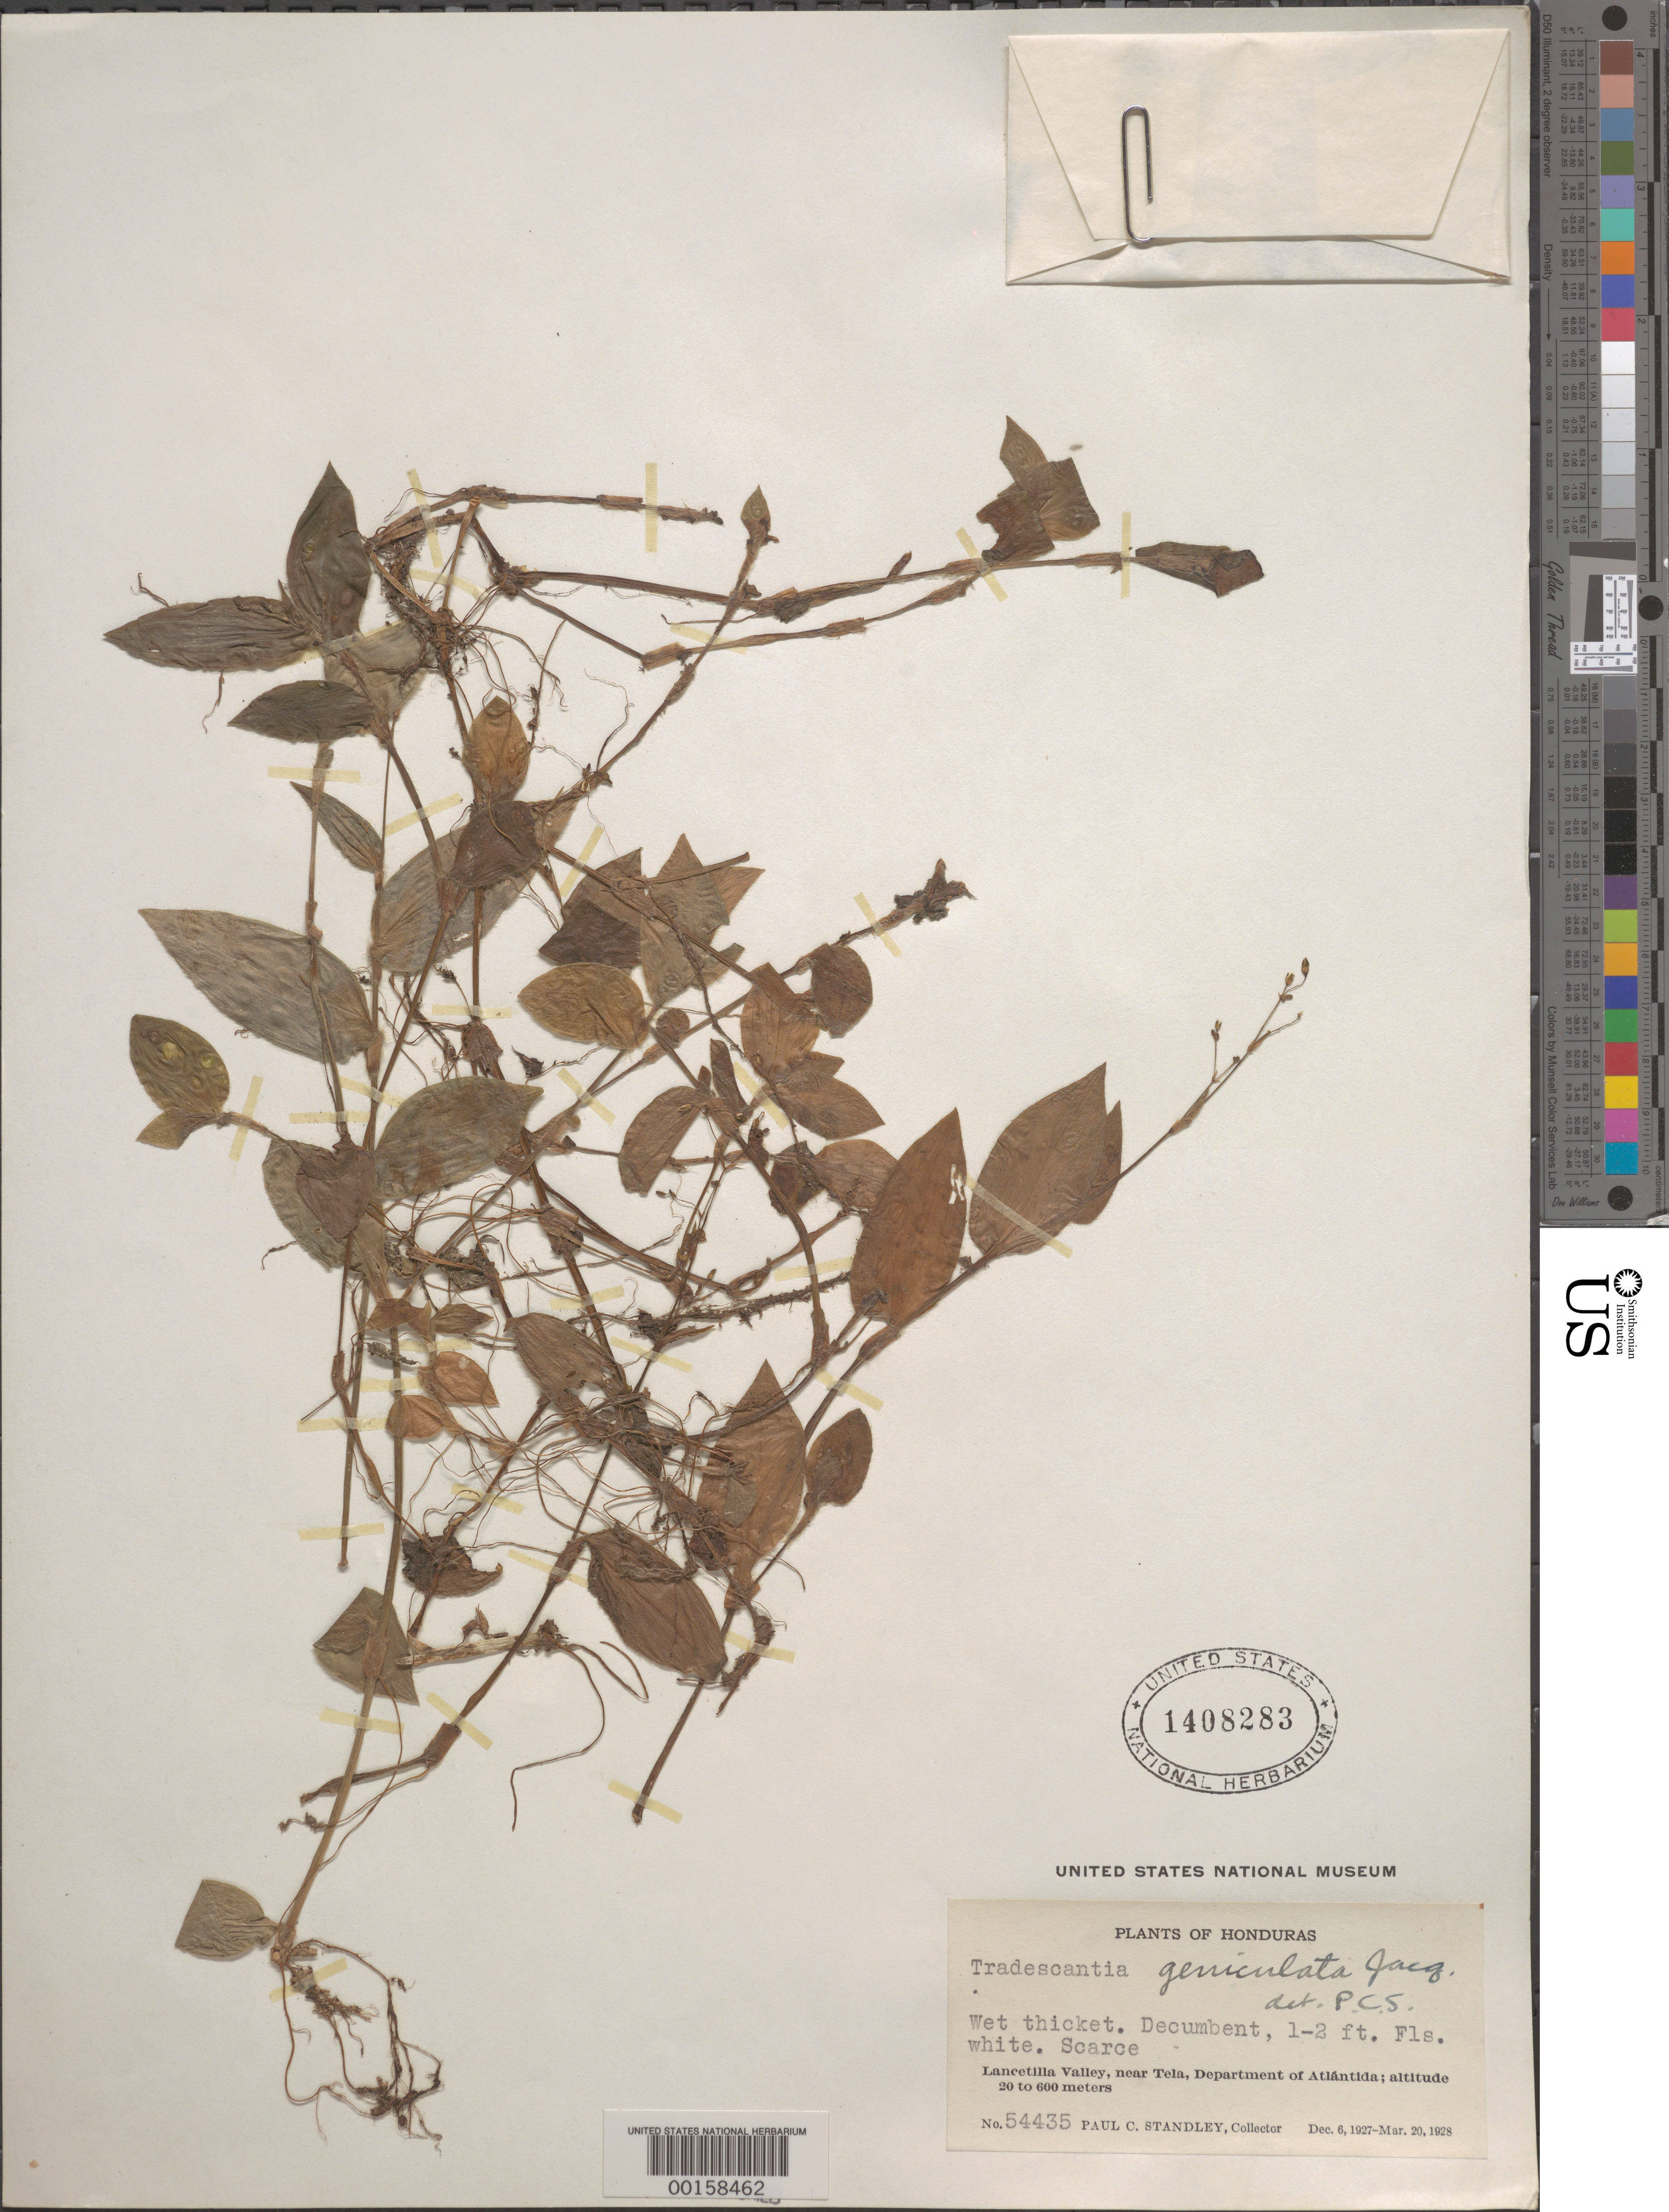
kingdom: Plantae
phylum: Tracheophyta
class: Liliopsida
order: Commelinales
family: Commelinaceae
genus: Gibasis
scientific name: Gibasis geniculata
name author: (Jacq.) Rohweder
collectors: P. C. Standley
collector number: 54435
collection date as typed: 06 Dec 1927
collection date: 1927-12-06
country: Honduras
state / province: Atlántida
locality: Lancetilla Valley, near Tela.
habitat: Wet thicket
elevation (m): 20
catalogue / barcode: US 1408283